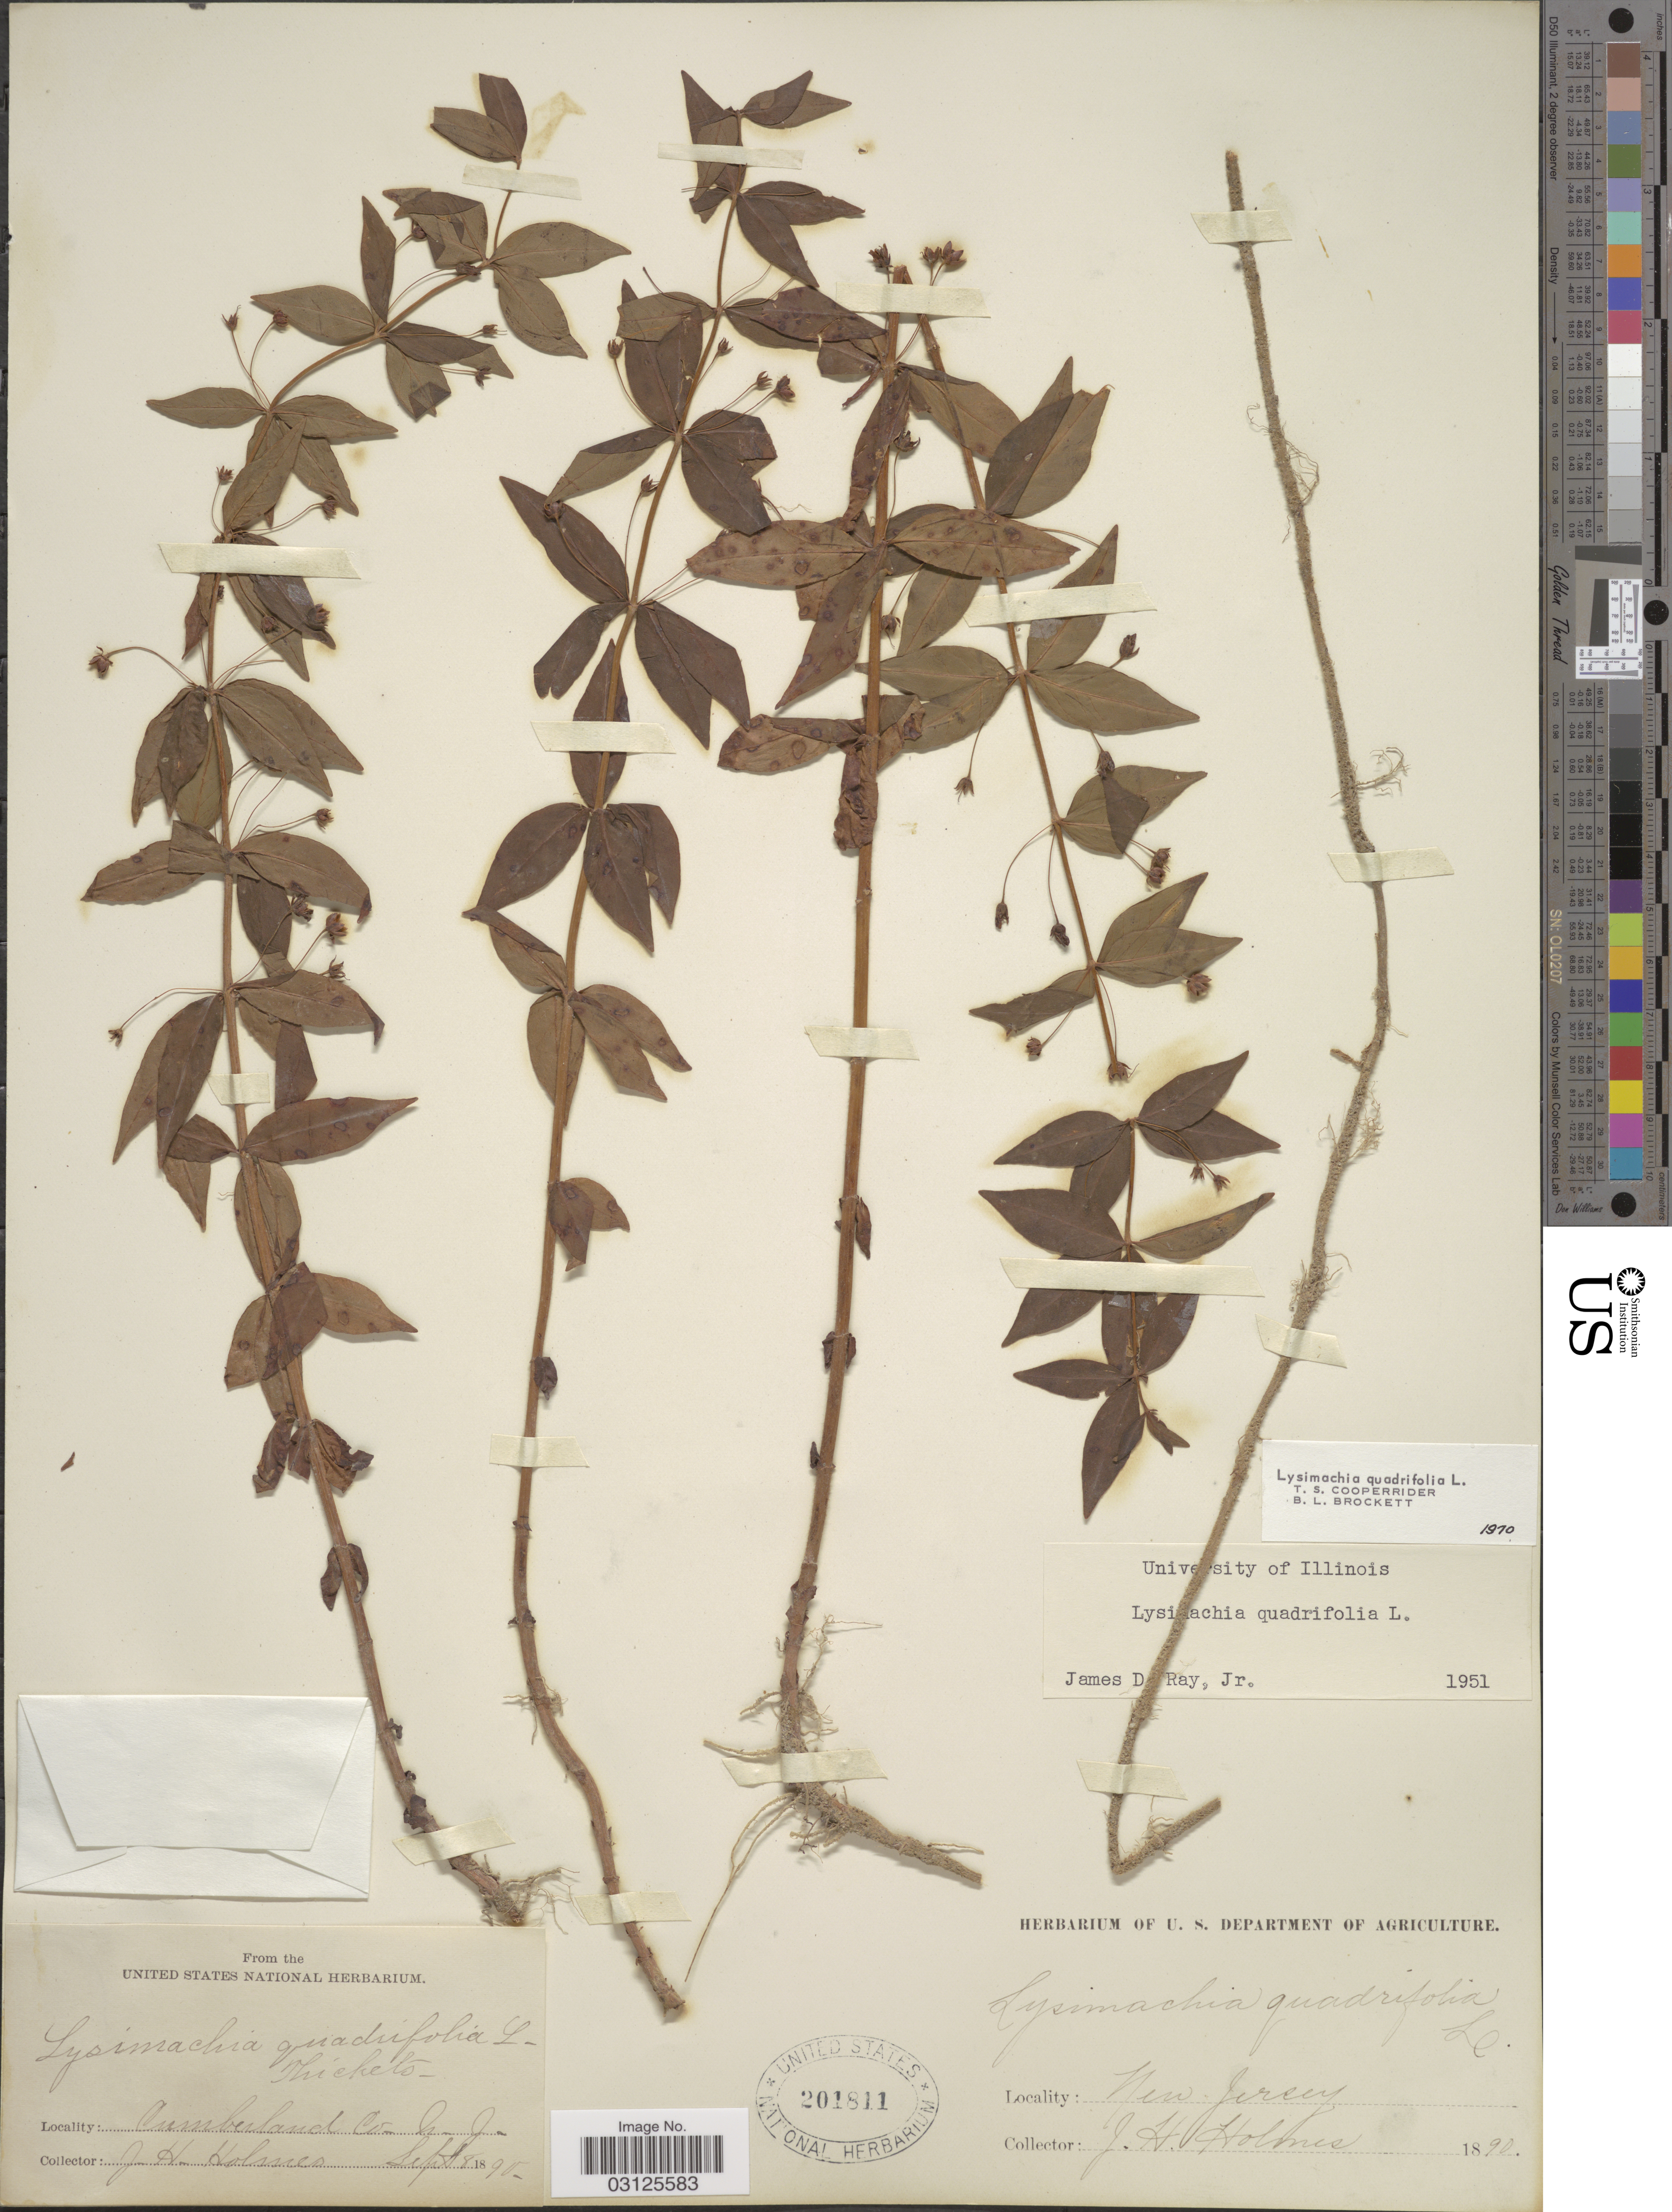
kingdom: Plantae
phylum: Tracheophyta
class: Magnoliopsida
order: Ericales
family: Primulaceae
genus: Lysimachia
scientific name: Lysimachia quadrifolia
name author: L.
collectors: J. Holmes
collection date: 1890-09-08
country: United States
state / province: New Jersey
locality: Cumberland Co.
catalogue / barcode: US 201811